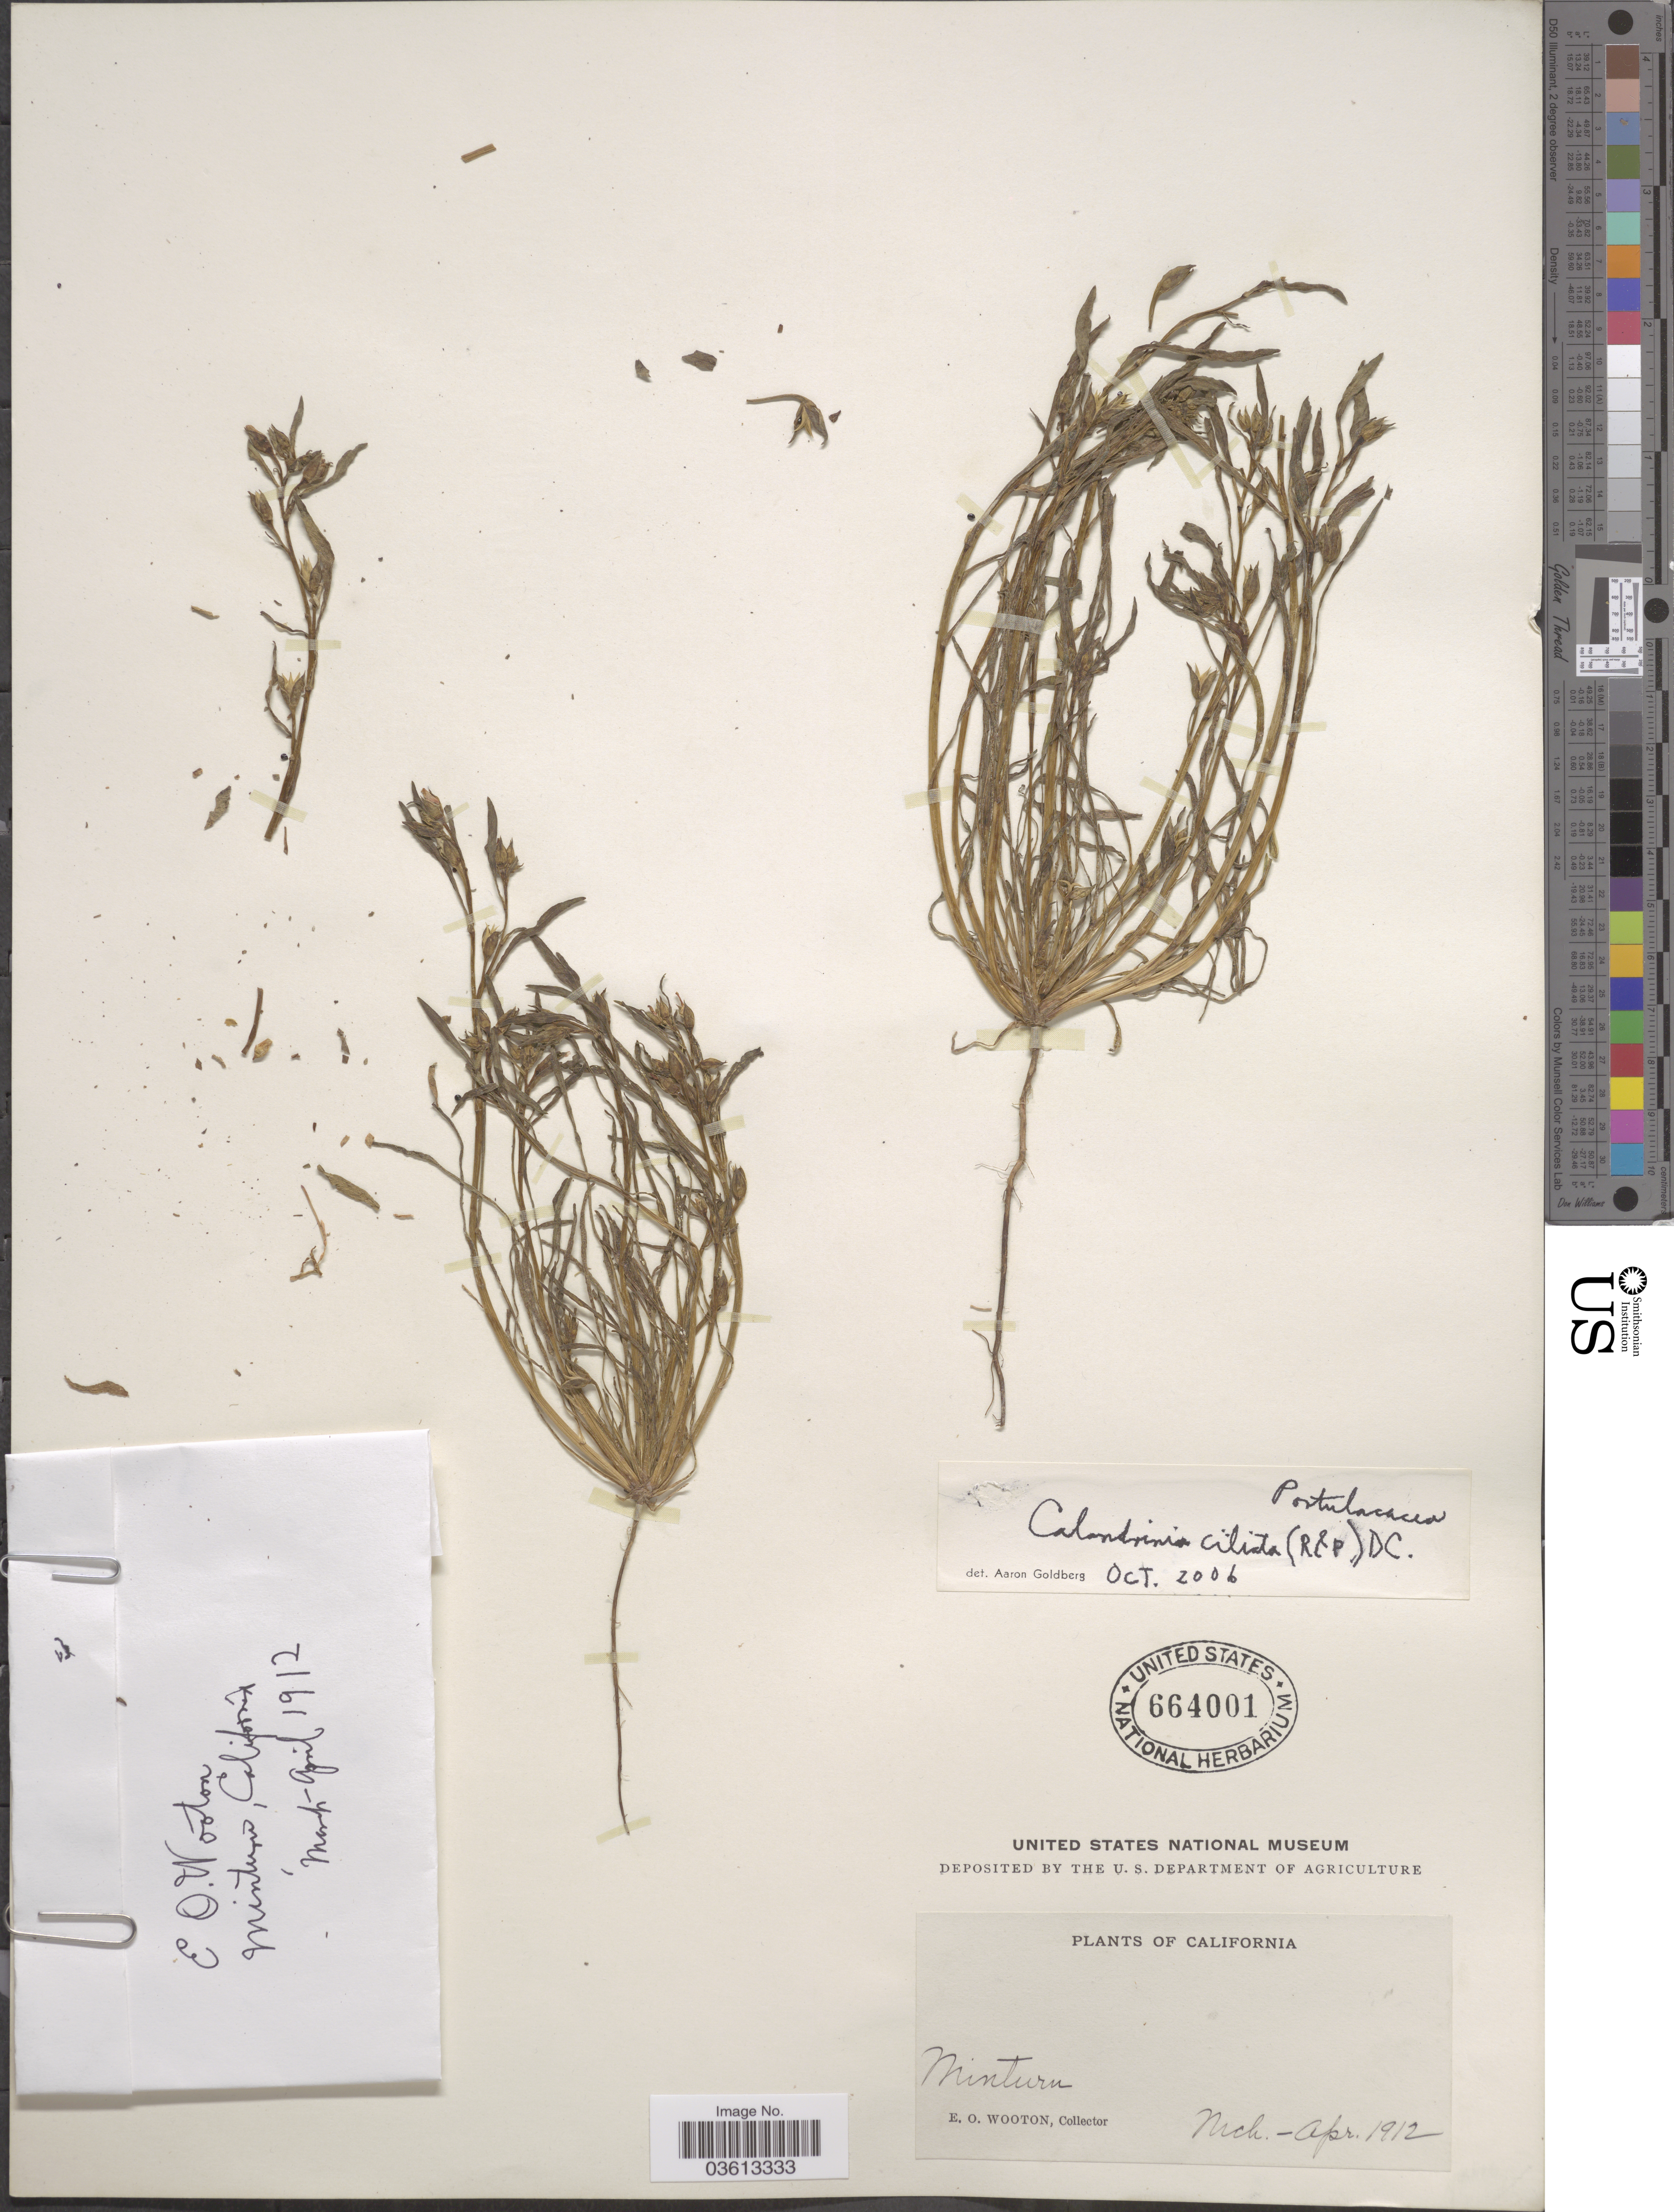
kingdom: Plantae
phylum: Tracheophyta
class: Magnoliopsida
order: Caryophyllales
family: Montiaceae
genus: Calandrinia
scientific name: Calandrinia ciliata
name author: (Ruiz & Pav.) DC.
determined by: Goldberg, Aaron, (US), NMNH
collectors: E. O. Wooton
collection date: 1912-03/1912-04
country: United States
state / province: California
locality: Minturn.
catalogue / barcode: US 664001